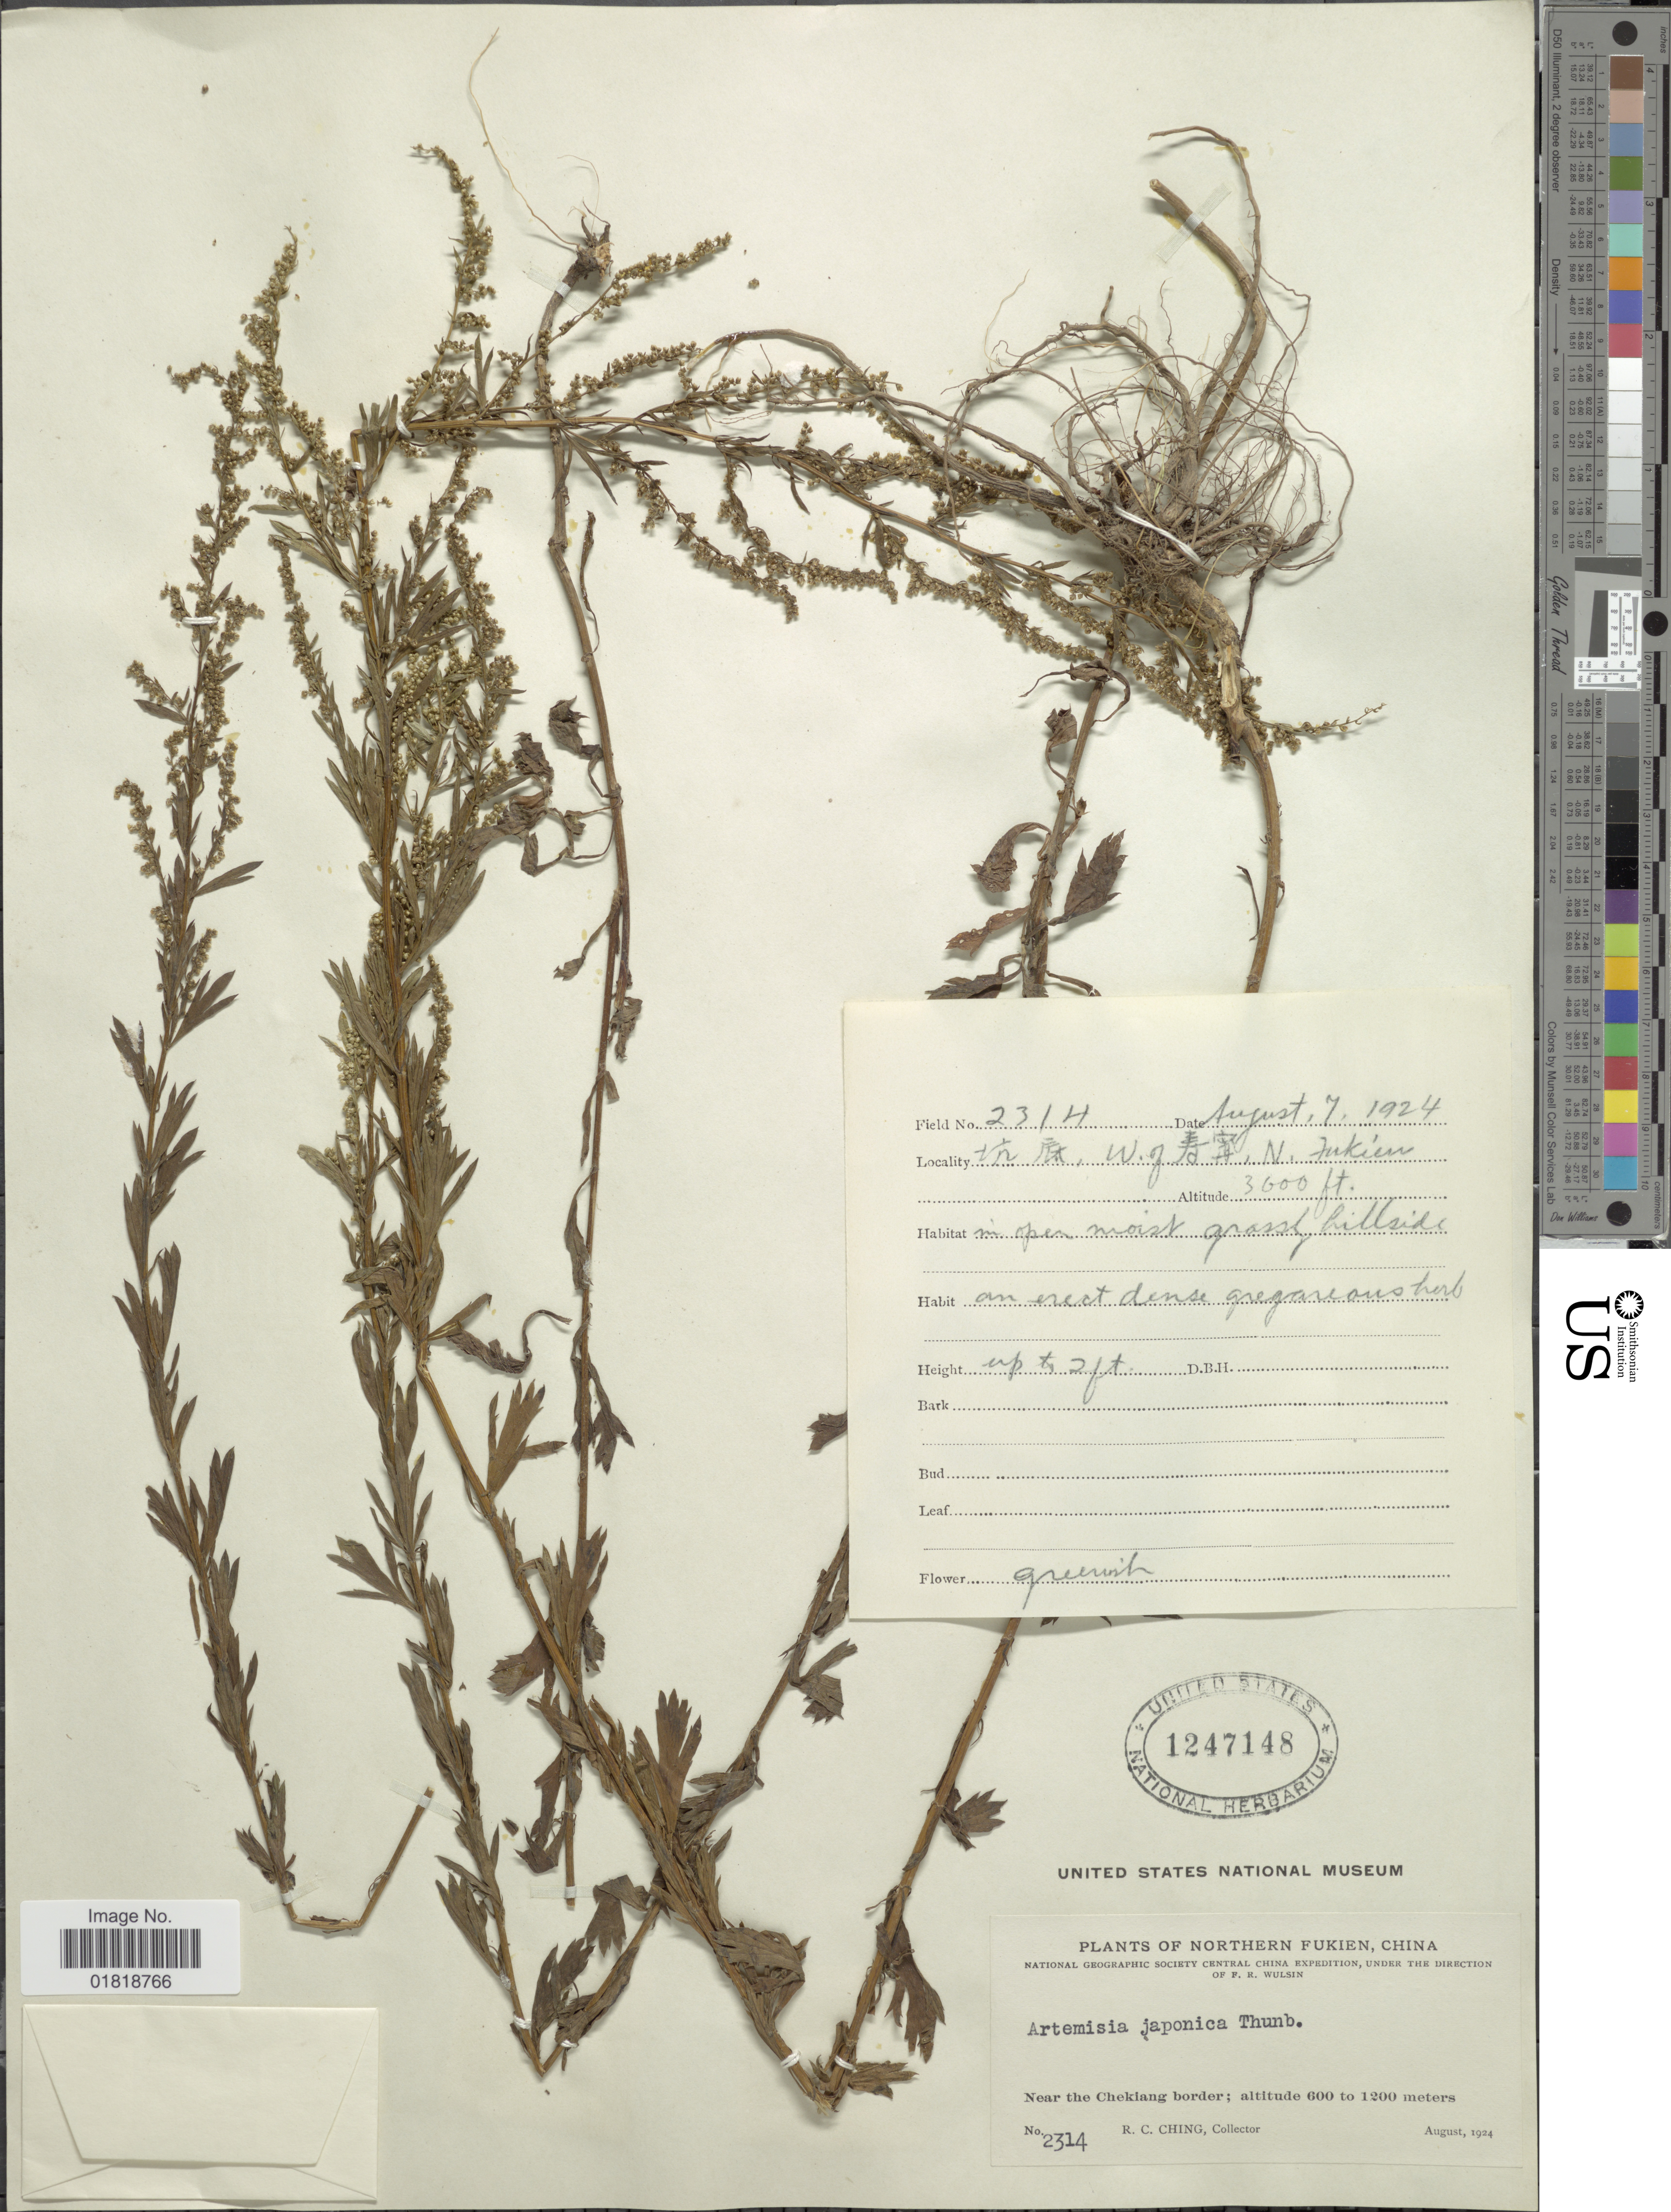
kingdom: Plantae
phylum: Tracheophyta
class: Magnoliopsida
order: Asterales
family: Asteraceae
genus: Artemisia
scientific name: Artemisia japonica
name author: Thunb.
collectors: R. C. Ching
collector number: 2314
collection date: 1924-08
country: China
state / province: Fujian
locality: Northern Fukien, near the Chekiang border, in open moist grassy hillside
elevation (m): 600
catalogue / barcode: US 1247148